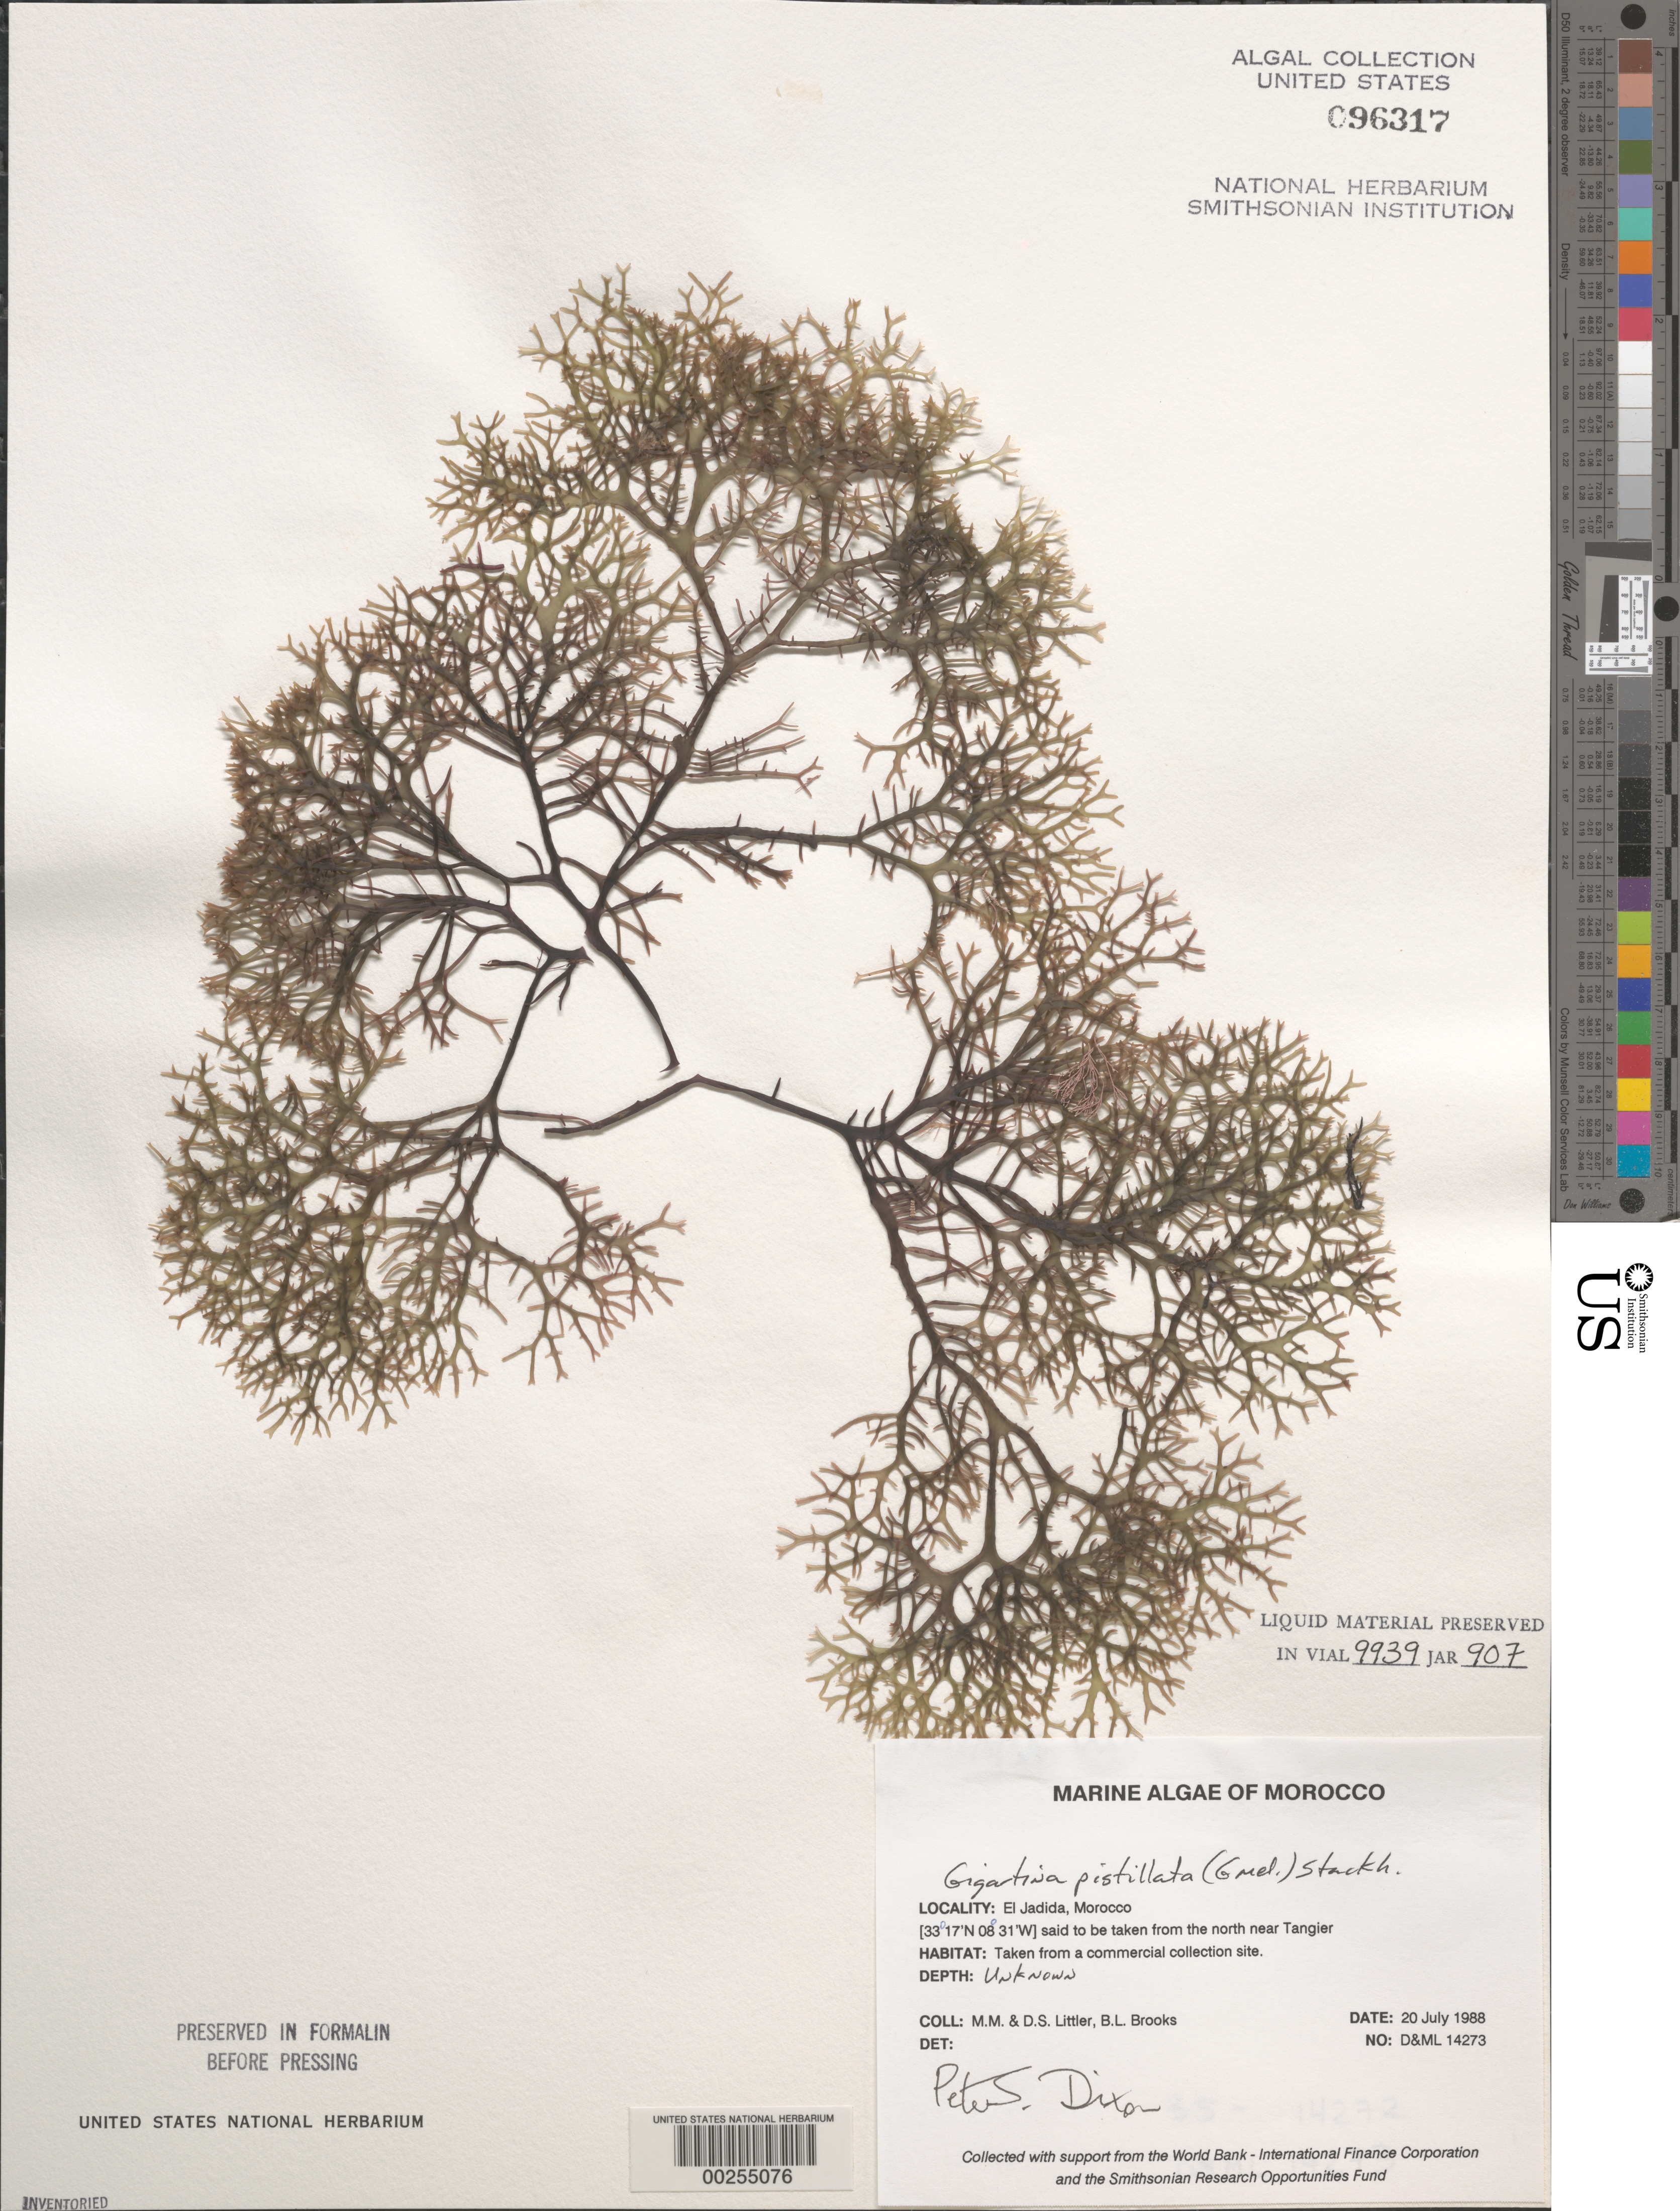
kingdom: Plantae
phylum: Rhodophyta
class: Florideophyceae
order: Gigartinales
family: Gigartinaceae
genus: Gigartina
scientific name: Gigartina pistillata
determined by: Dixon, P. S.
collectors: M. M. Littler, D. S. Littler & B. Brooks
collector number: D&ML 14273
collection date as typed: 20 Jul 1988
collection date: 1988-07-20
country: Morocco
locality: El Jadida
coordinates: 33 17'N, 08 31'W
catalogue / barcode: US 96317